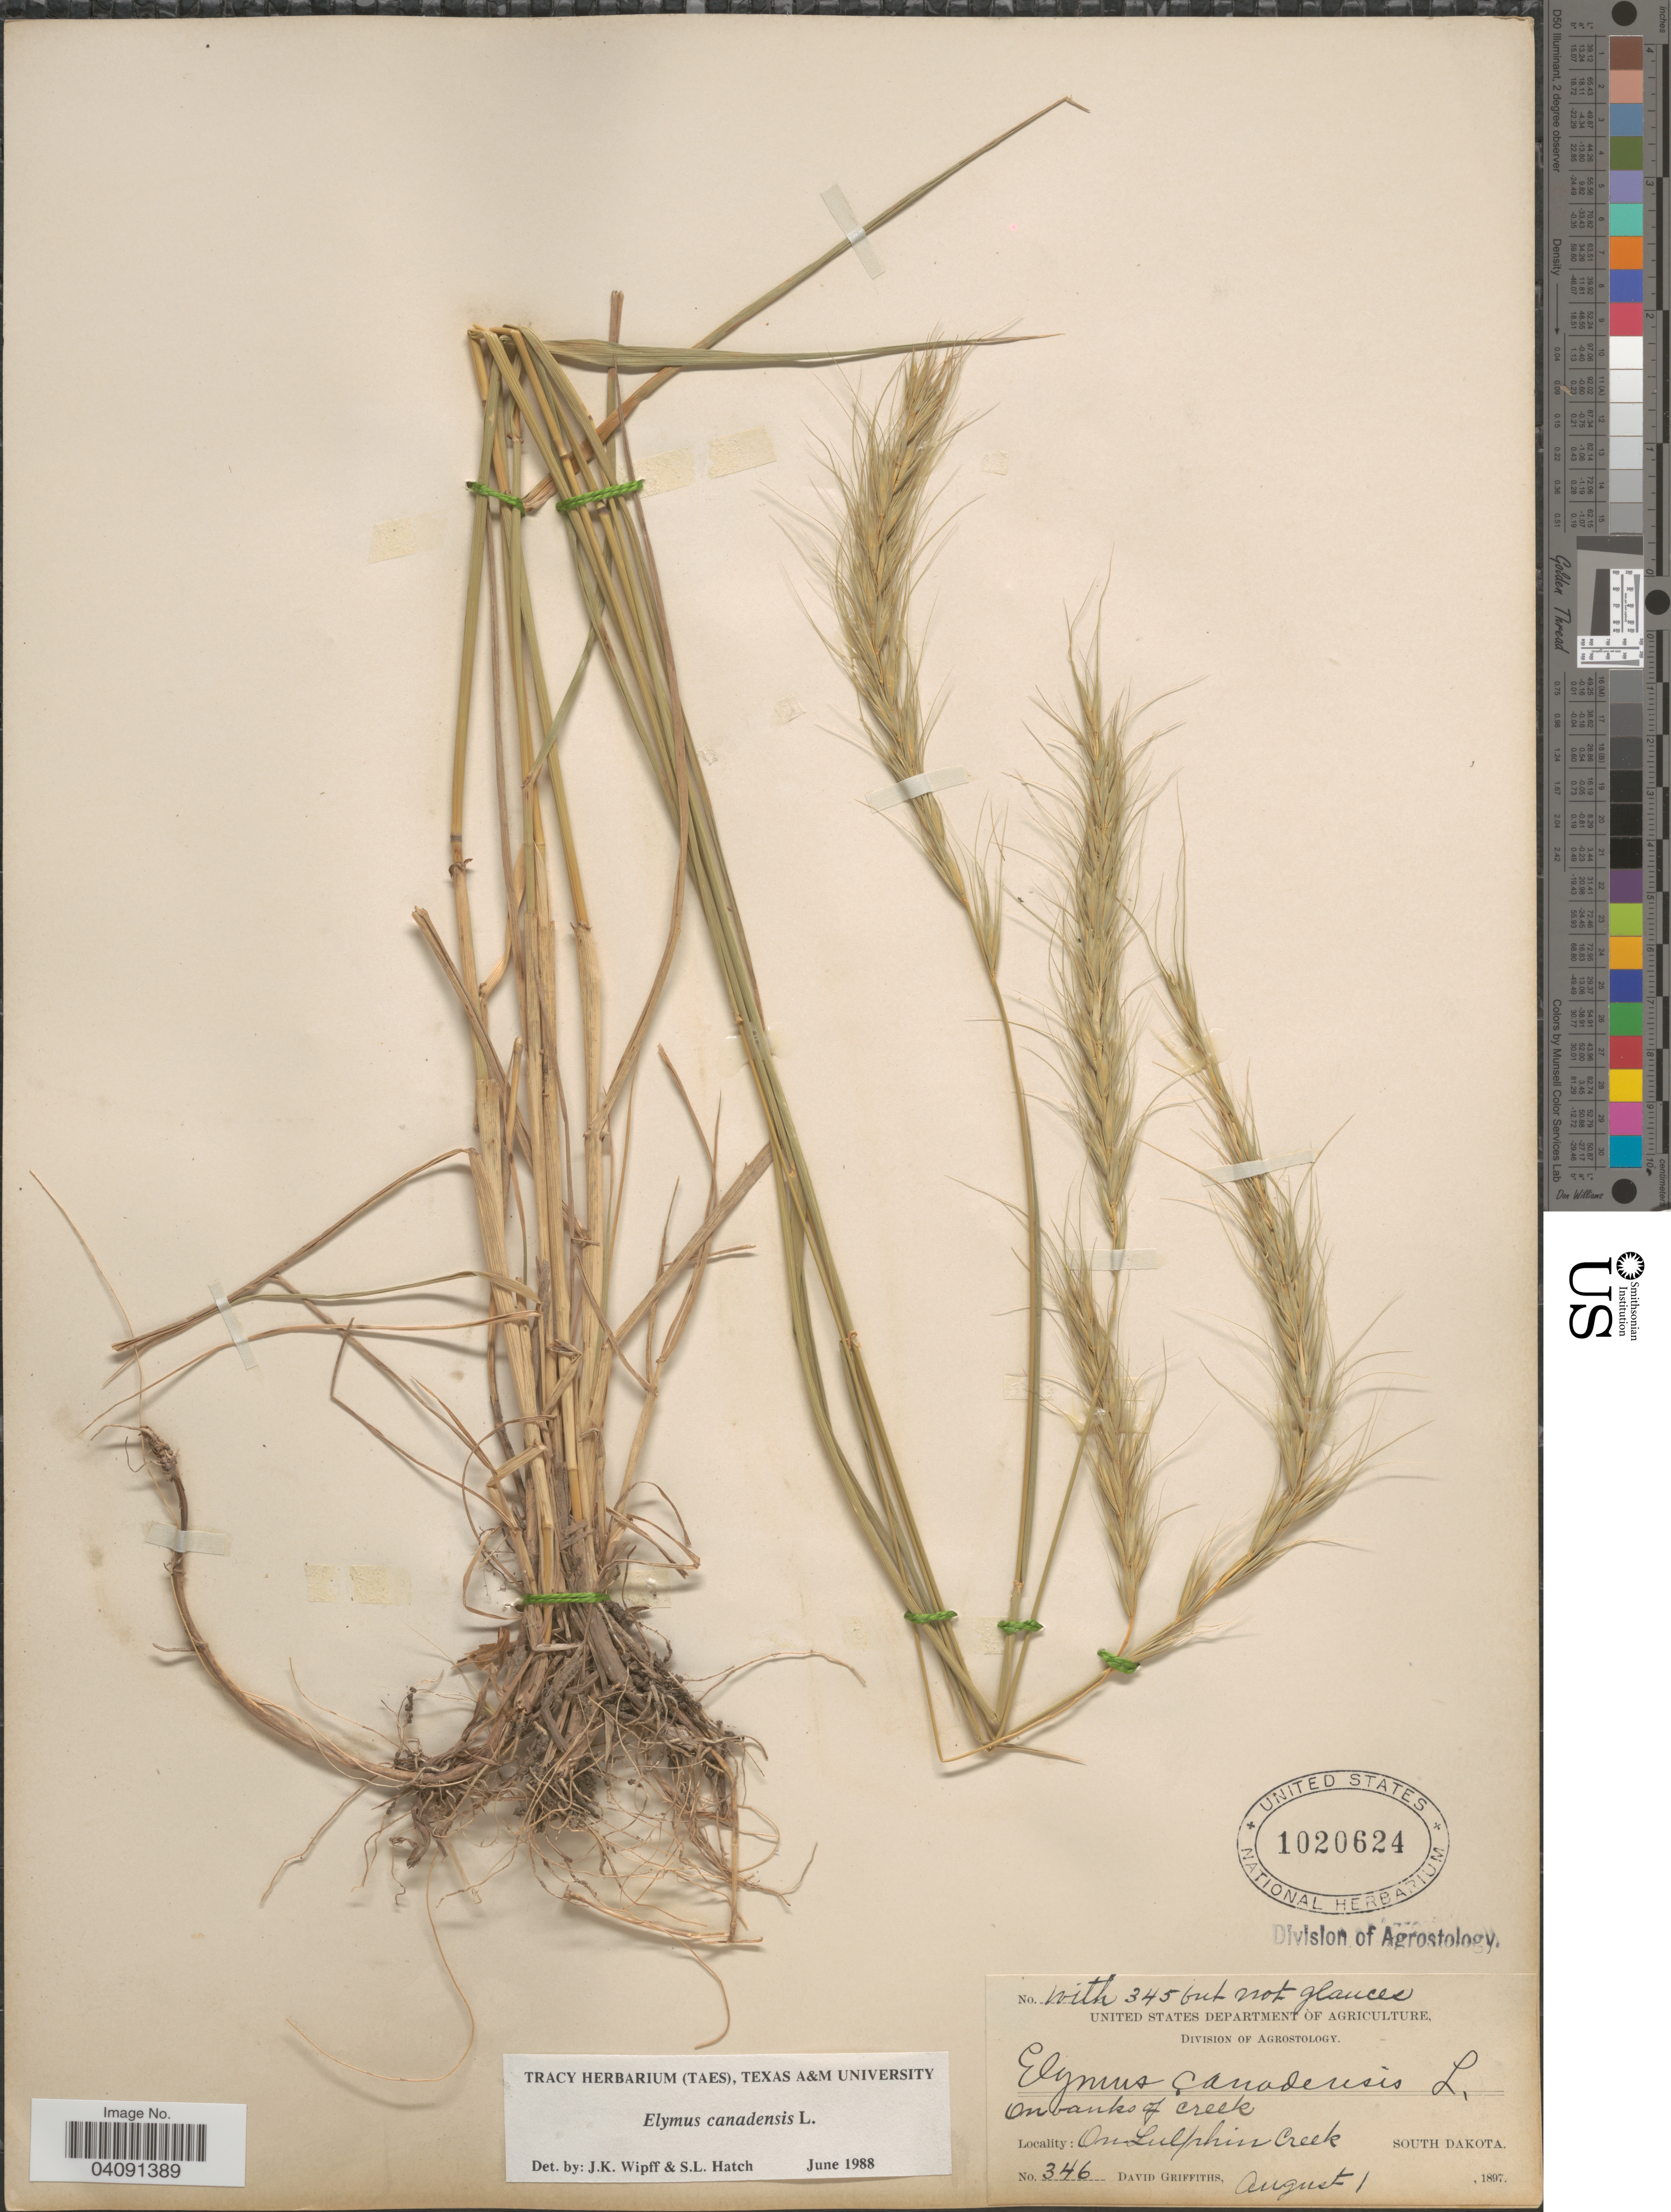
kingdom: Plantae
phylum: Tracheophyta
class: Liliopsida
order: Poales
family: Poaceae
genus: Elymus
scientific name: Elymus canadensis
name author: L.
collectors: D. Griffiths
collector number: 346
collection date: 1897-08-01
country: United States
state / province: South Dakota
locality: On banks of creek. On Lulphin Creek.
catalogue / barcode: US 1020624